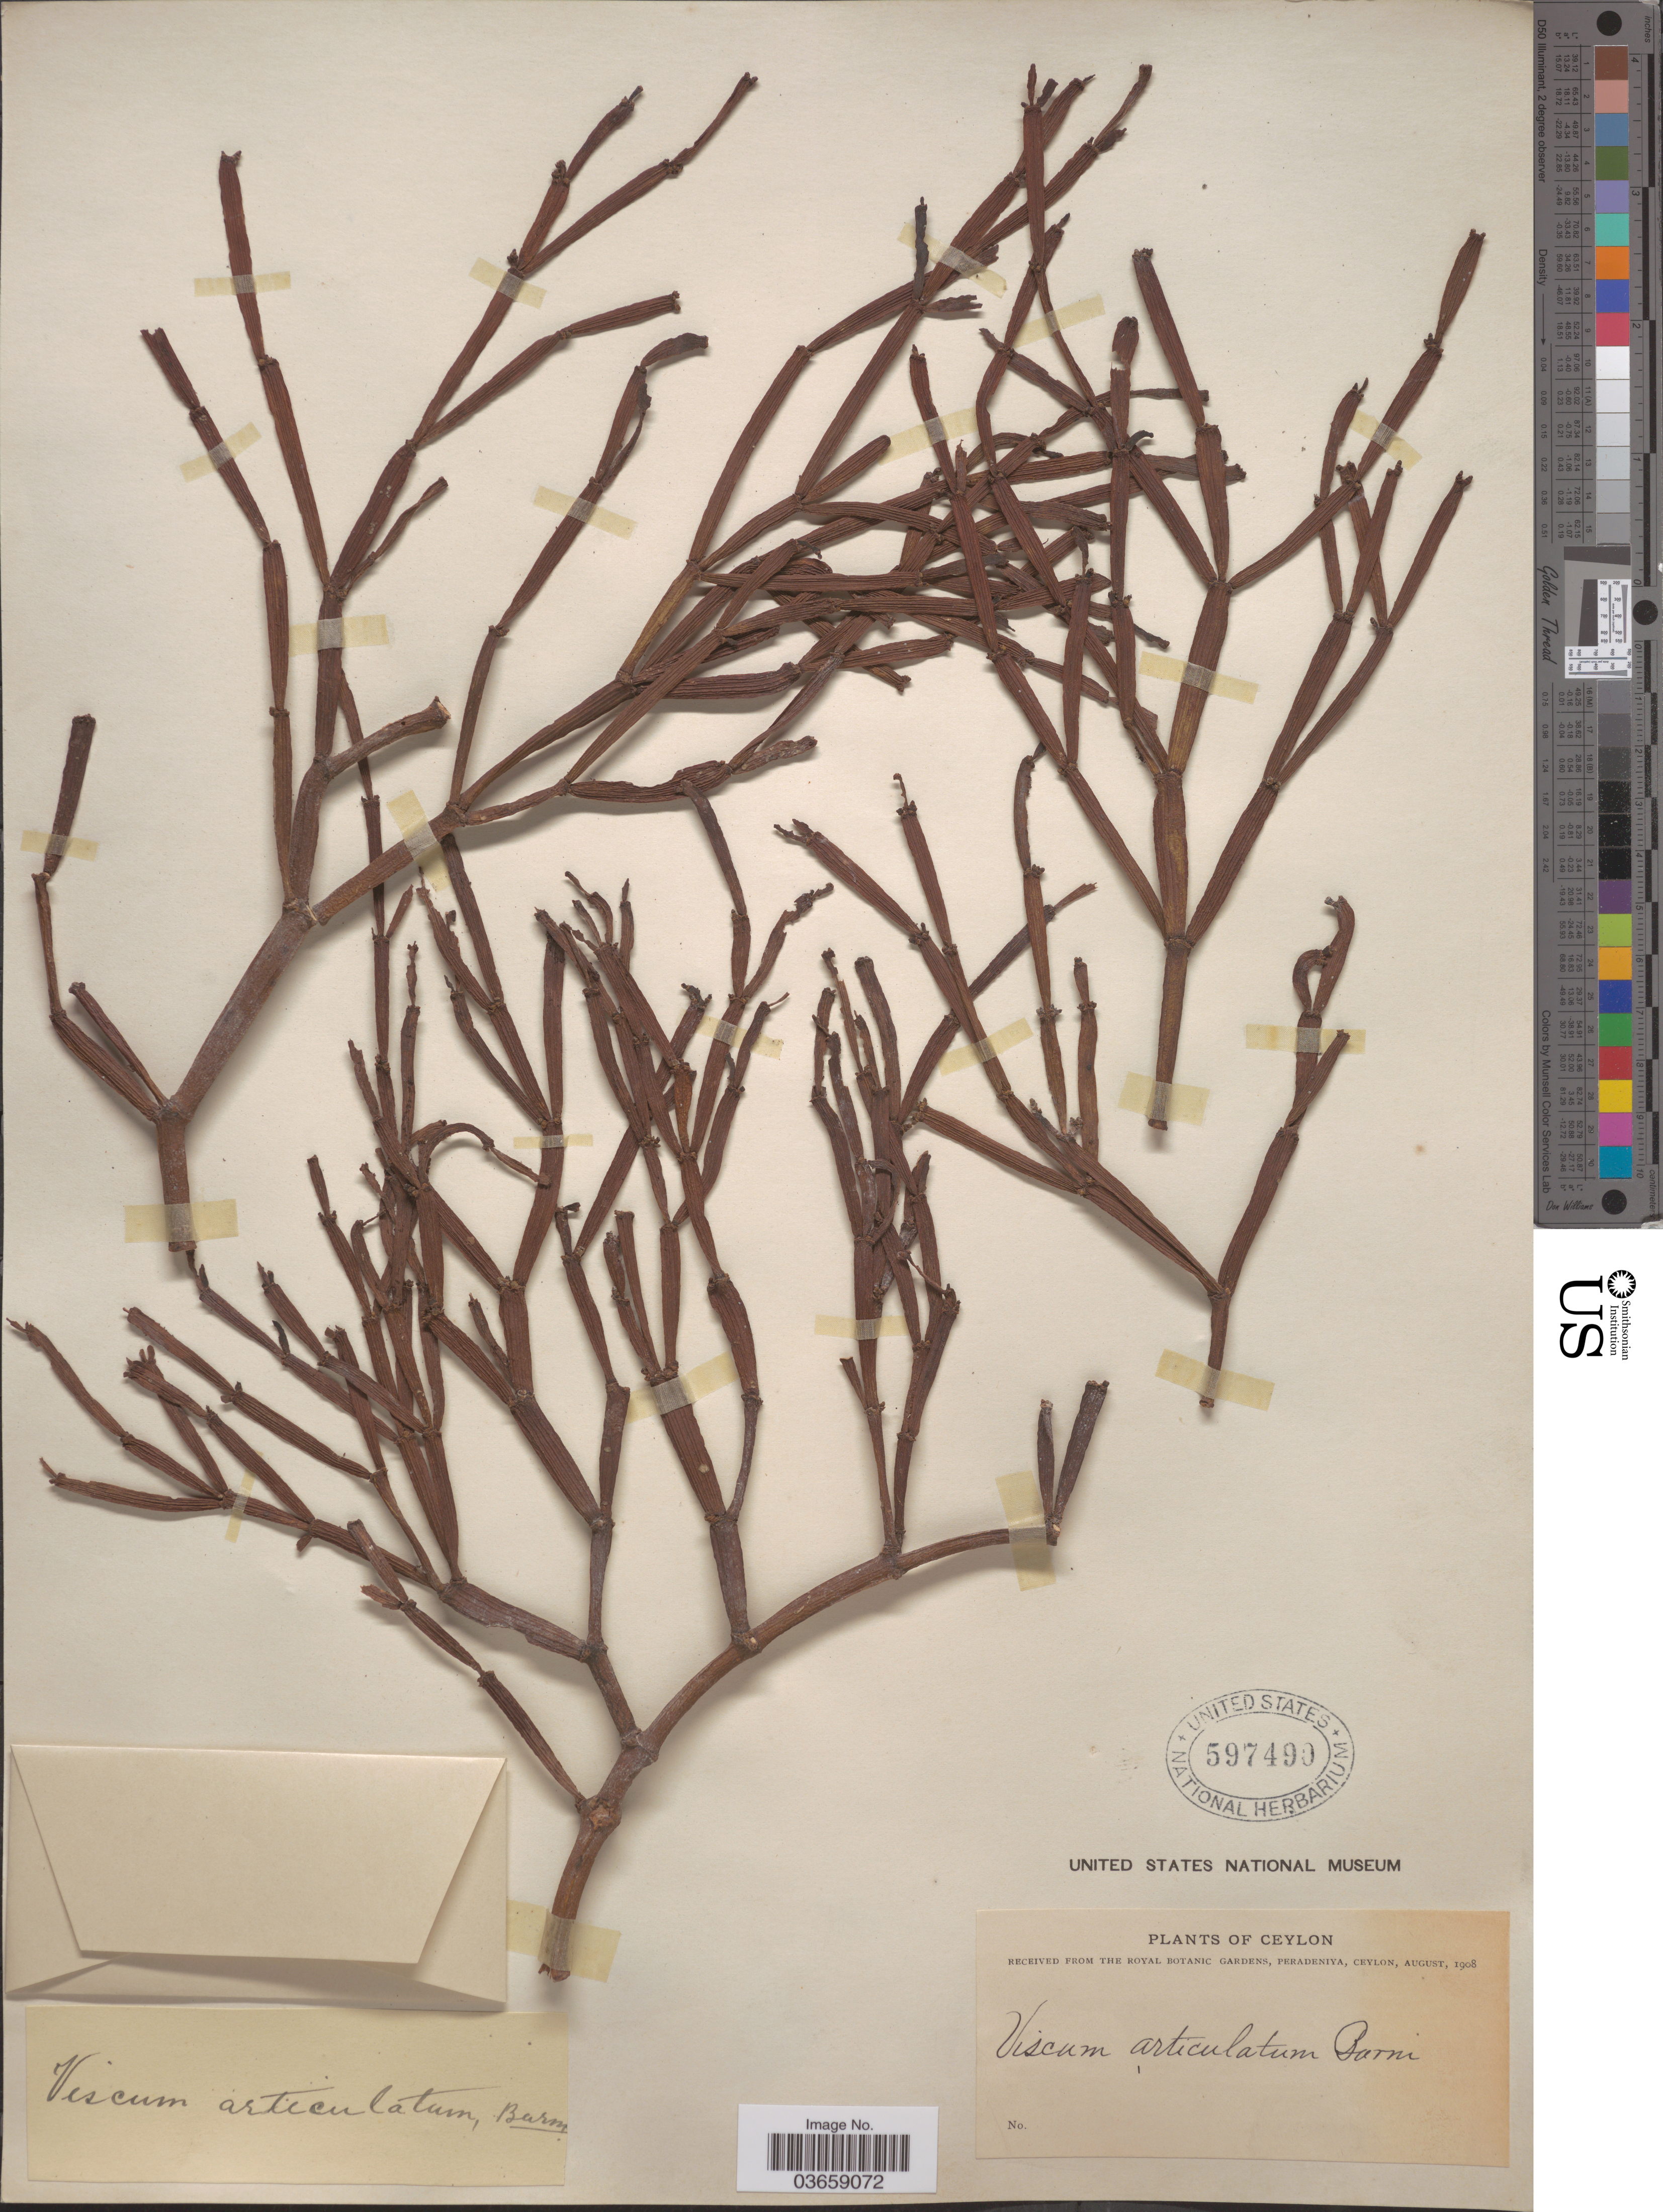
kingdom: Plantae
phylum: Tracheophyta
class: Magnoliopsida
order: Santalales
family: Viscaceae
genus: Viscum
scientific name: Viscum articulatum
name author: Burm. f.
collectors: Royal Botanic Gardens (Edinburgh)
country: Sri Lanka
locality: Ceylon.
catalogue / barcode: US 597490